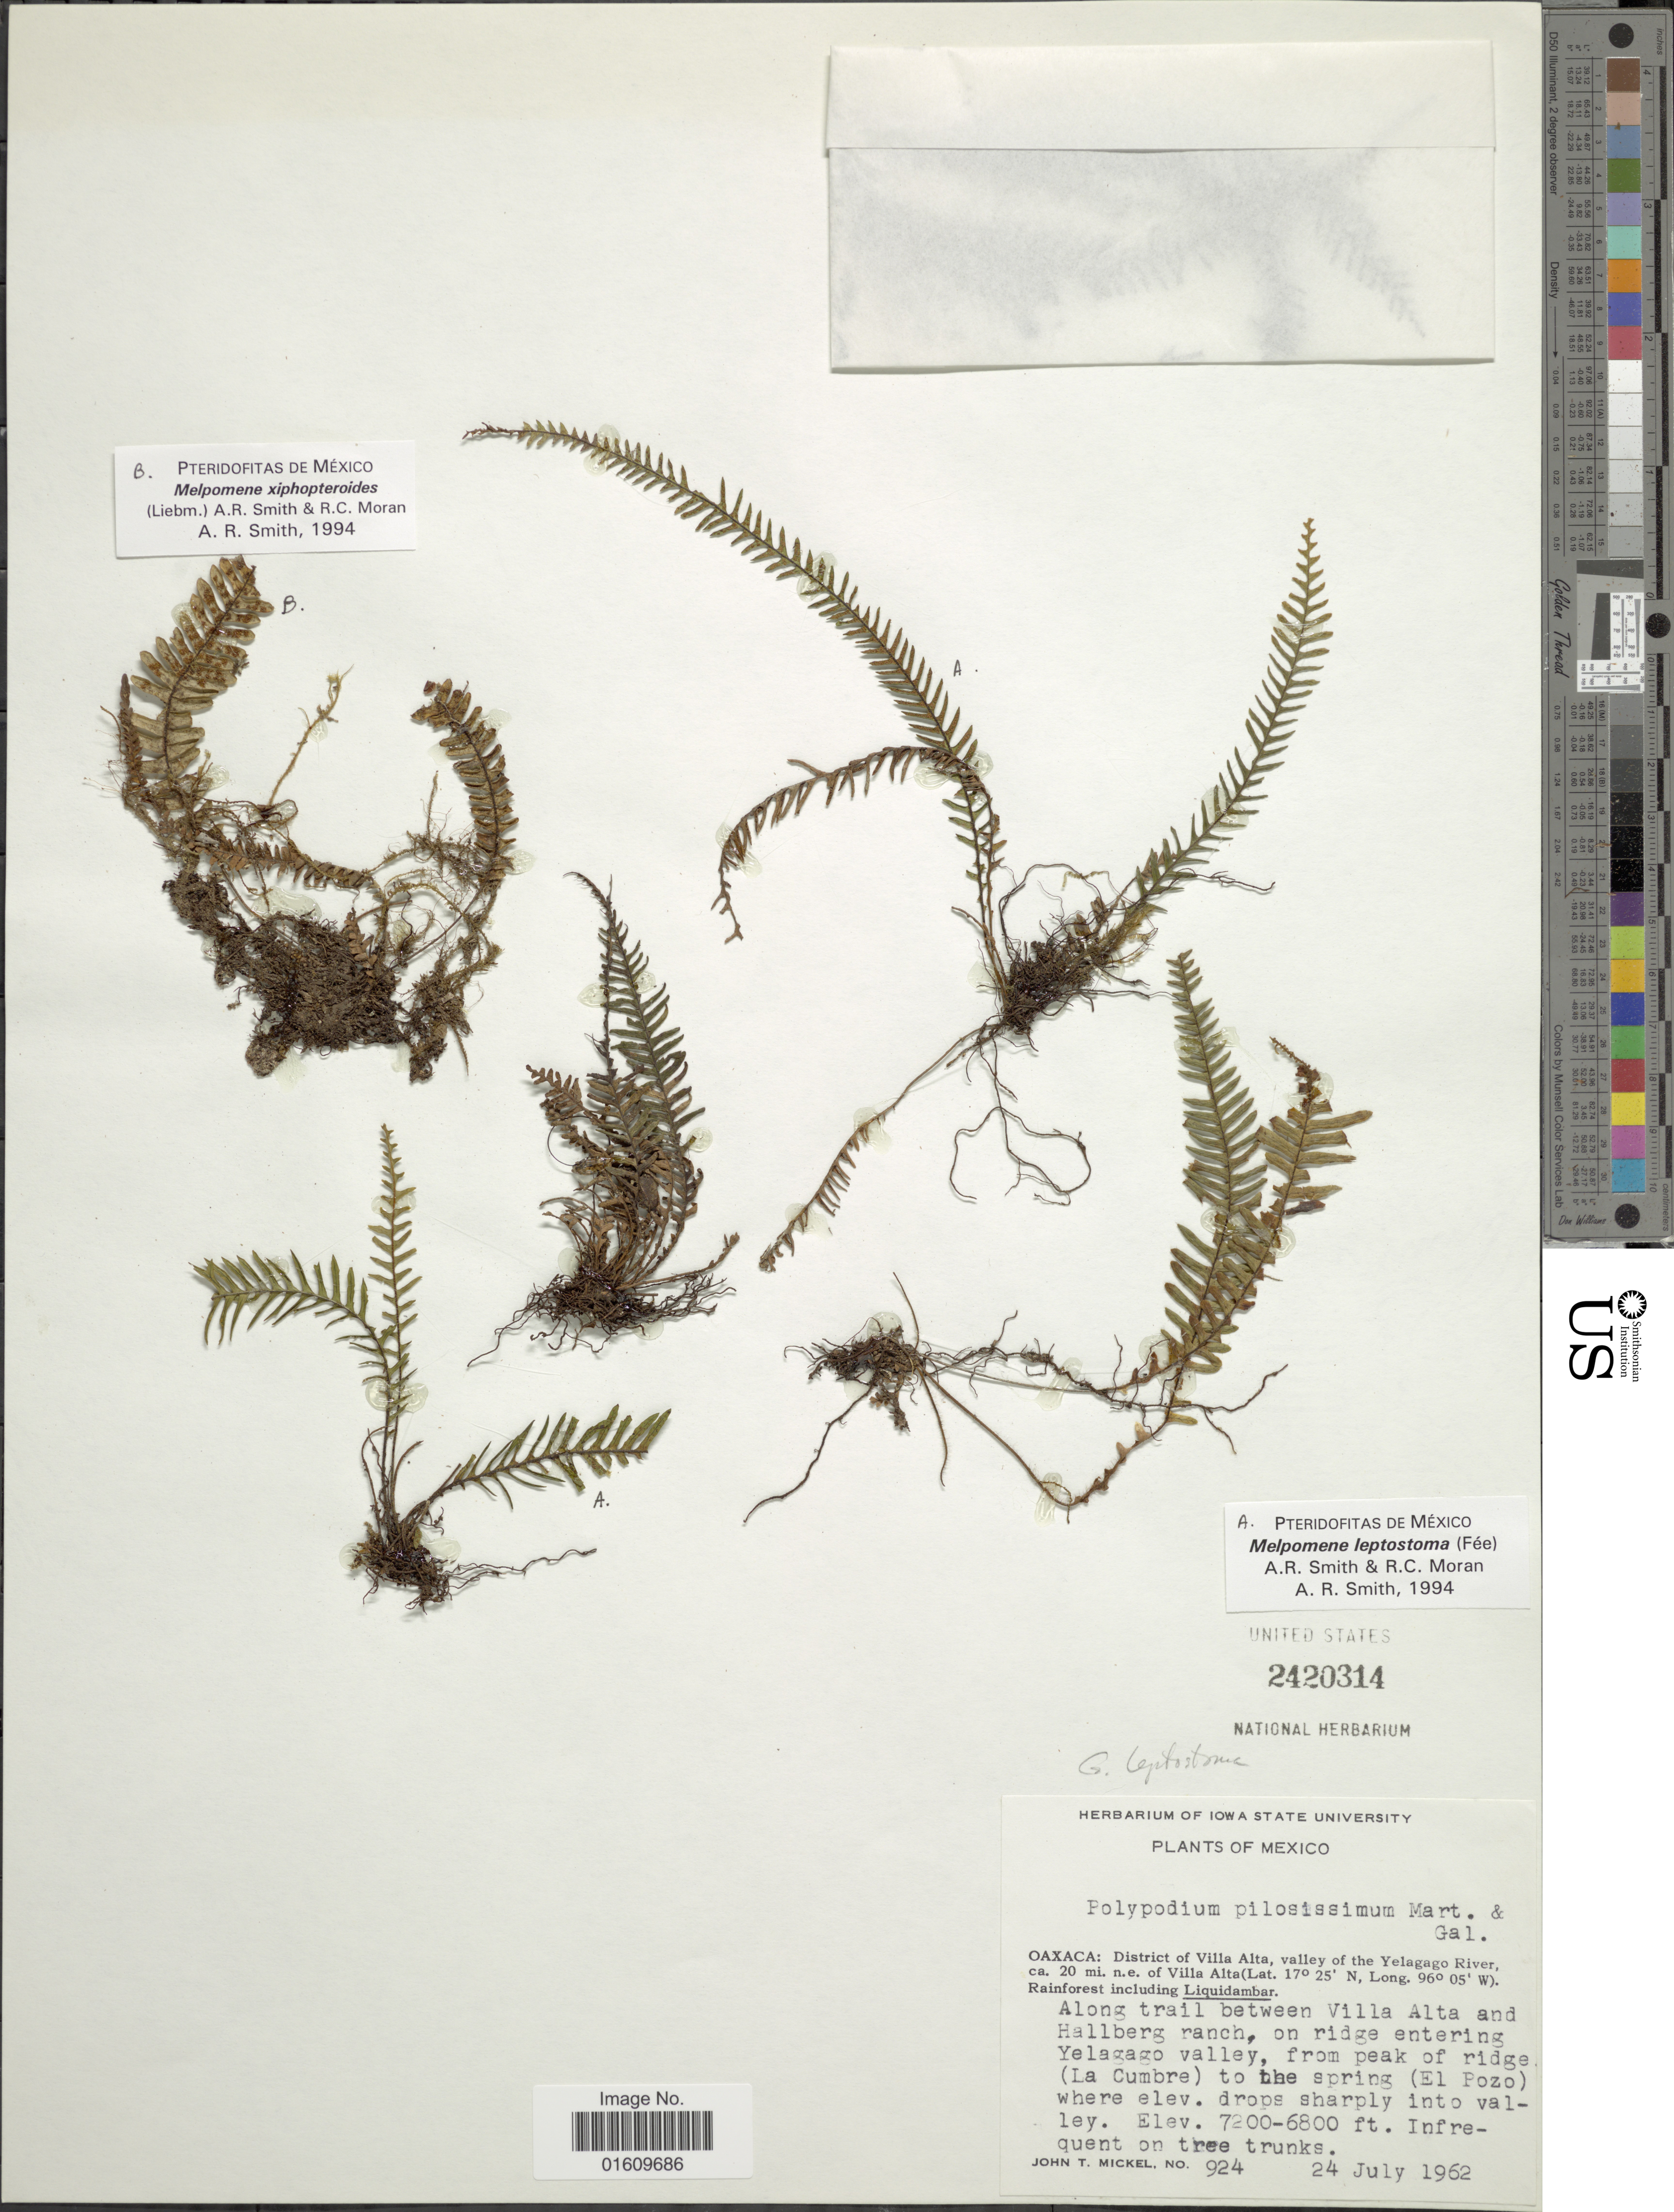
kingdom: Plantae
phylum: Tracheophyta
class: Polypodiopsida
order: Polypodiales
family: Polypodiaceae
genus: Melpomene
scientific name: Melpomene leptostoma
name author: (Fée) A.R. Sm. & R.C. Moran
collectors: J. T. Mickel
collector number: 924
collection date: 1962-07-24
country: Mexico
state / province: Oaxaca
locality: District of Villa Alta, valley of the Yelagago River, ca 20 mi. n.e. of Villa Alta, Along trail between Villa Alta and Hallberg ranch, on ridge entering Yelagago valley, from Peak of ridge ( La Cumbre ) to the spring ( EL Pozo ).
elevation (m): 2073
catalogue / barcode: US 2420314